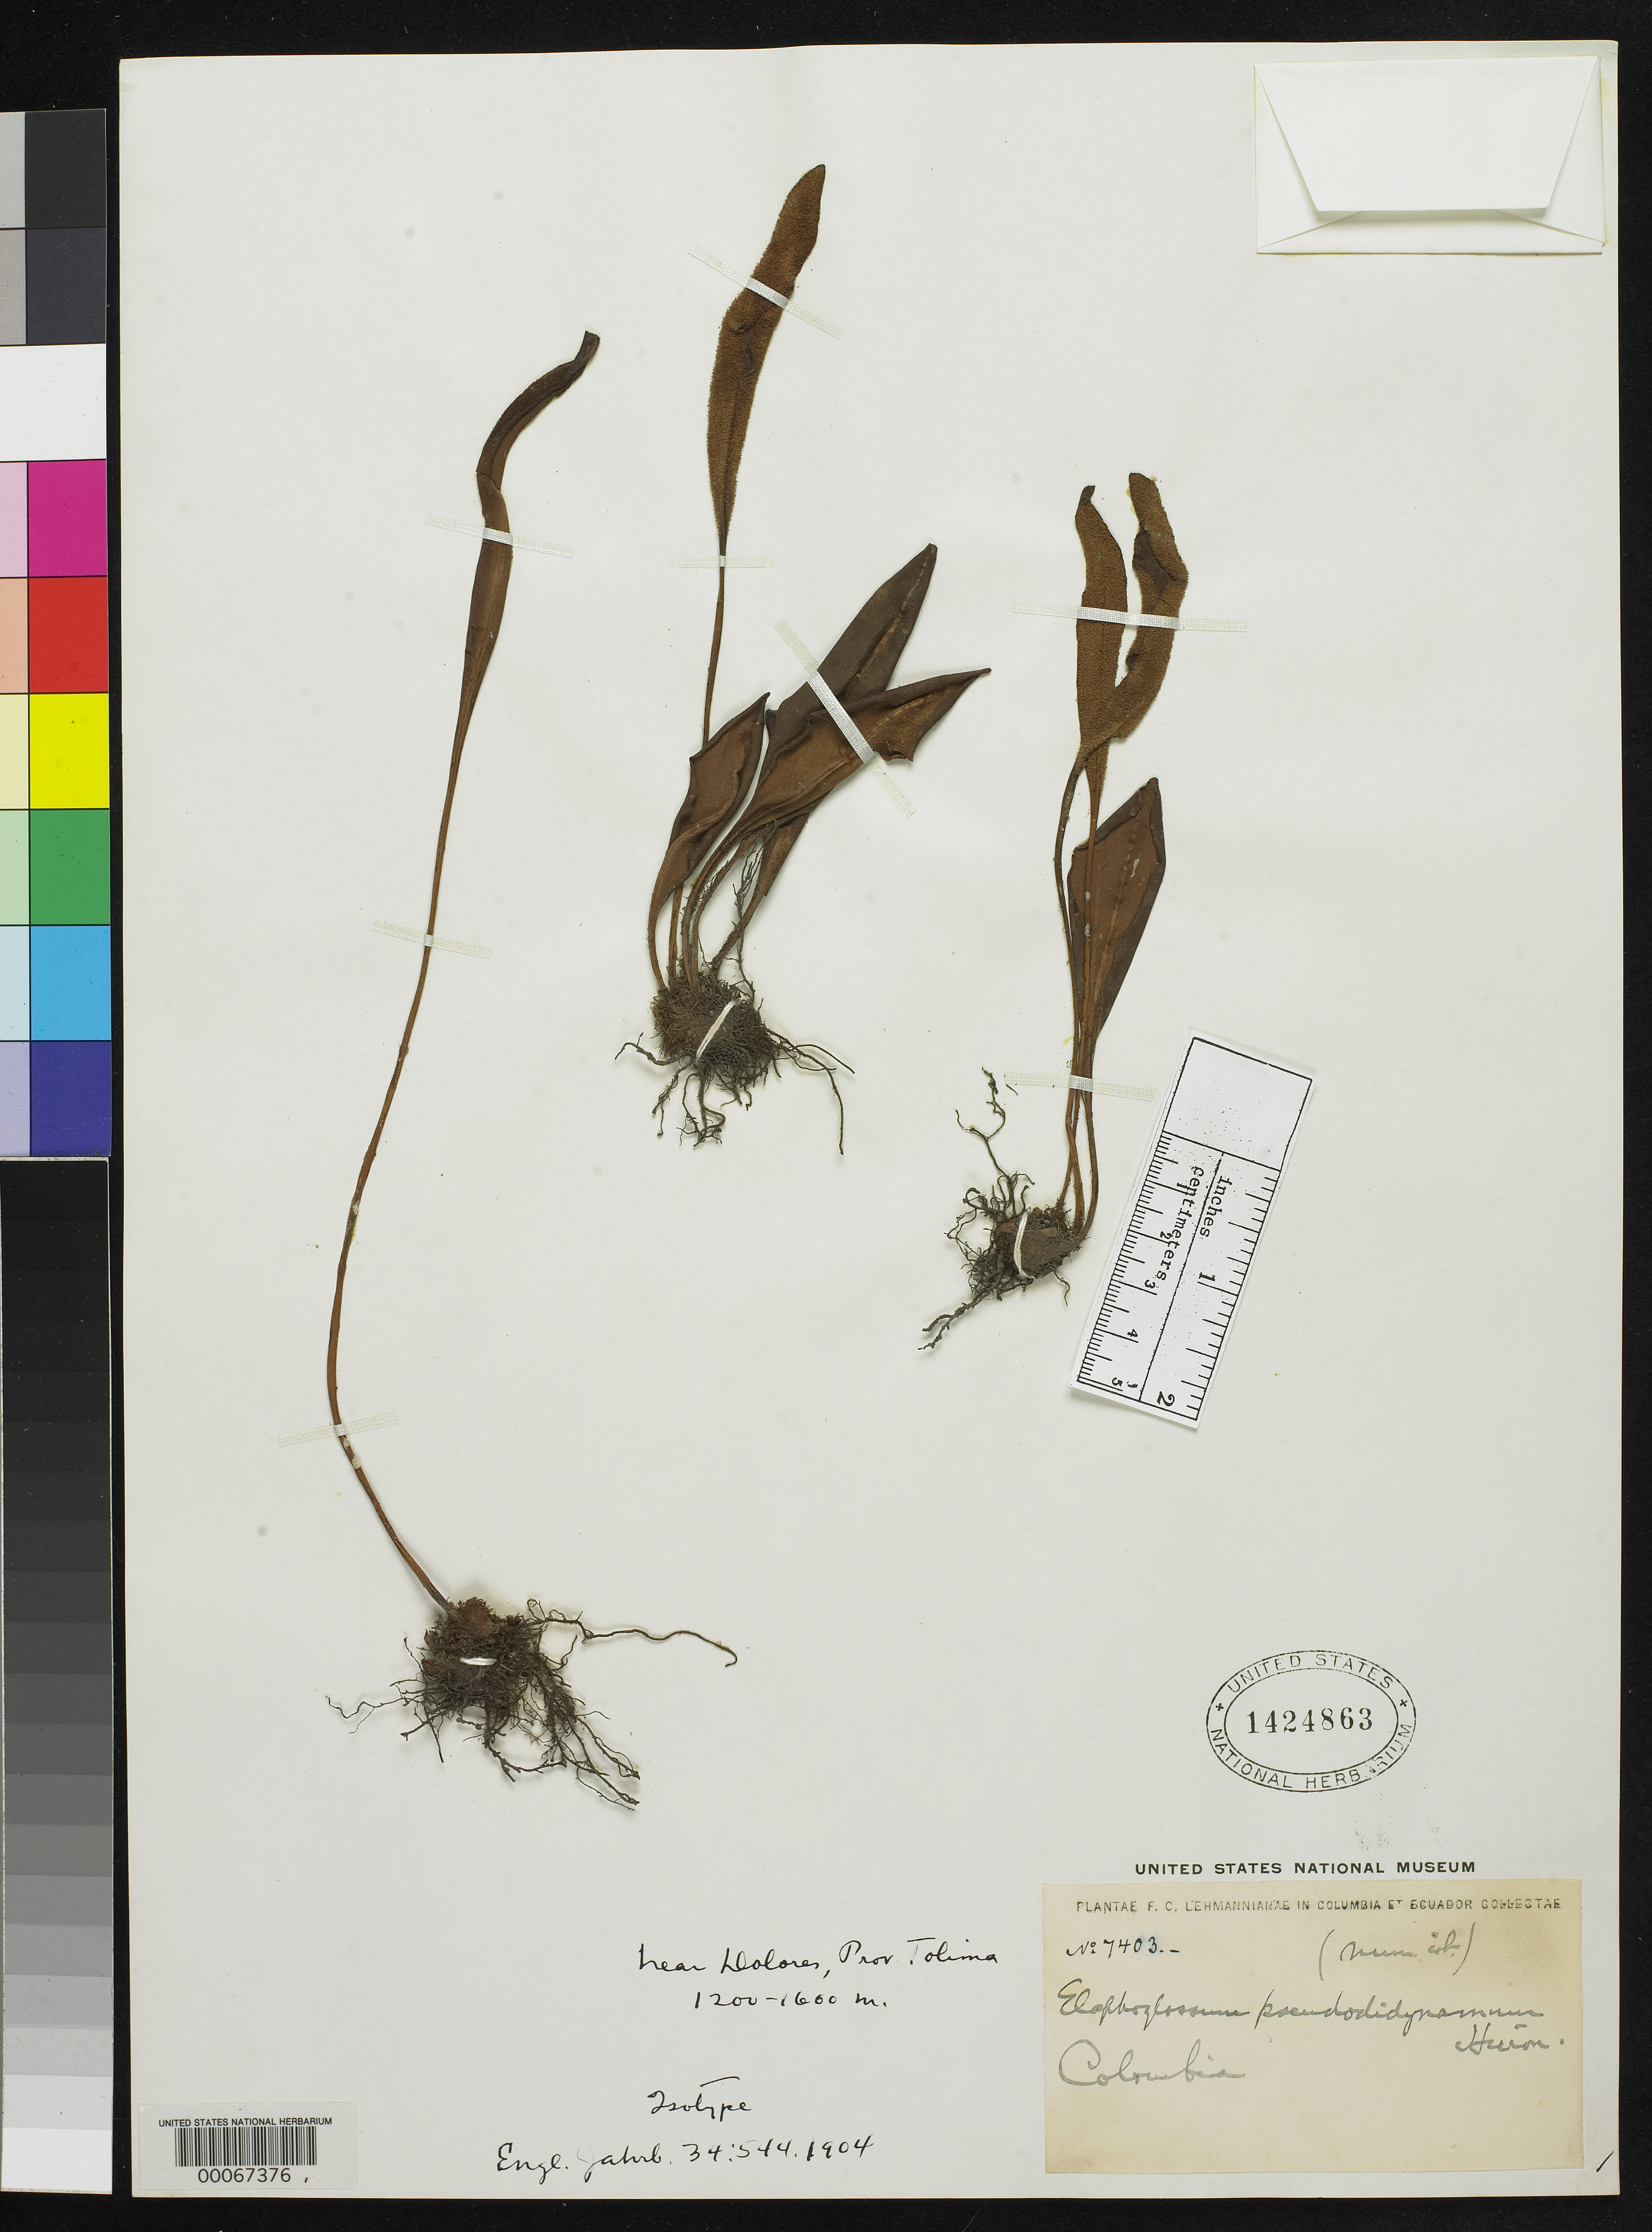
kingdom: Plantae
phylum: Tracheophyta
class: Polypodiopsida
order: Polypodiales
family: Dryopteridaceae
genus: Elaphoglossum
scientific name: Elaphoglossum pseudodidynamum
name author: Hieron.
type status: Isotype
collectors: F. C. Lehmann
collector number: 7403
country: Colombia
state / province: Tolima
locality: Prope Dolores.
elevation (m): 1200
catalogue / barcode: US 1424863